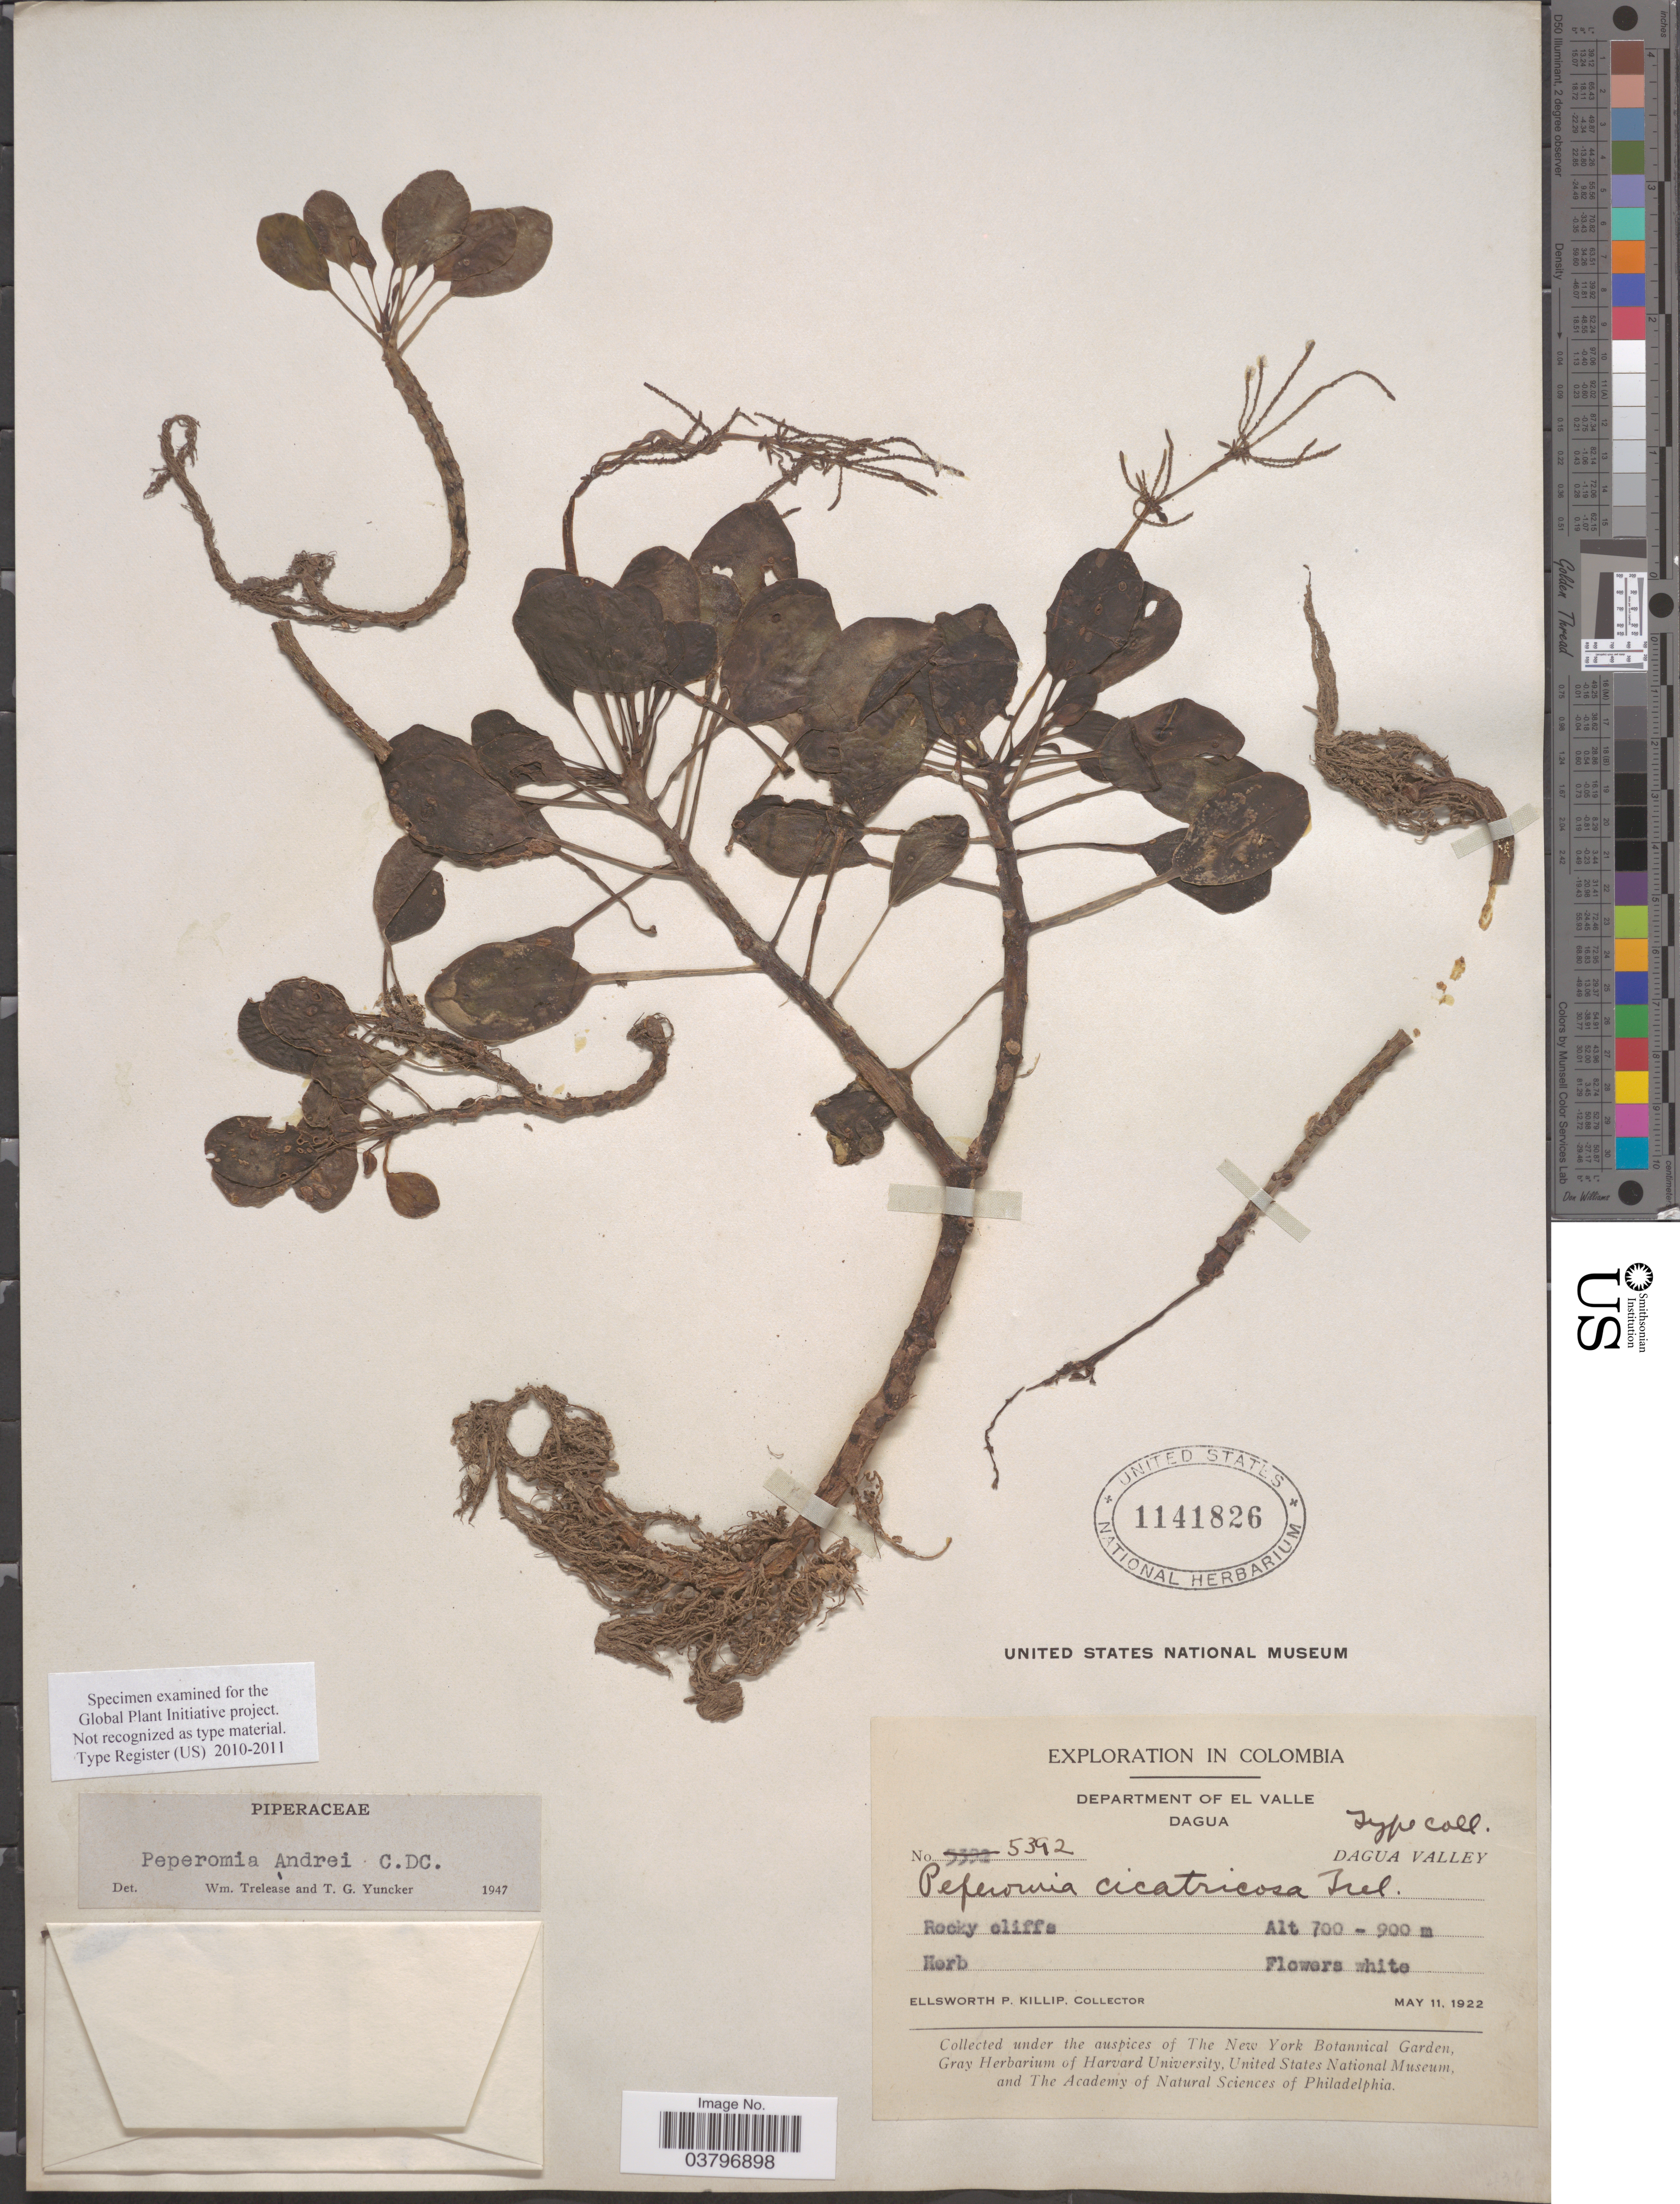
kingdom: Plantae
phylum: Tracheophyta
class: Magnoliopsida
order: Piperales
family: Piperaceae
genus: Peperomia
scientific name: Peperomia andrei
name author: C. DC.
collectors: E. P. Killip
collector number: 5392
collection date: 1922-05-11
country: Colombia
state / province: Valle del Cauca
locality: Department of El Valle. Dagua. Dagua Valley.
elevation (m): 700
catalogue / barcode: US 1141826